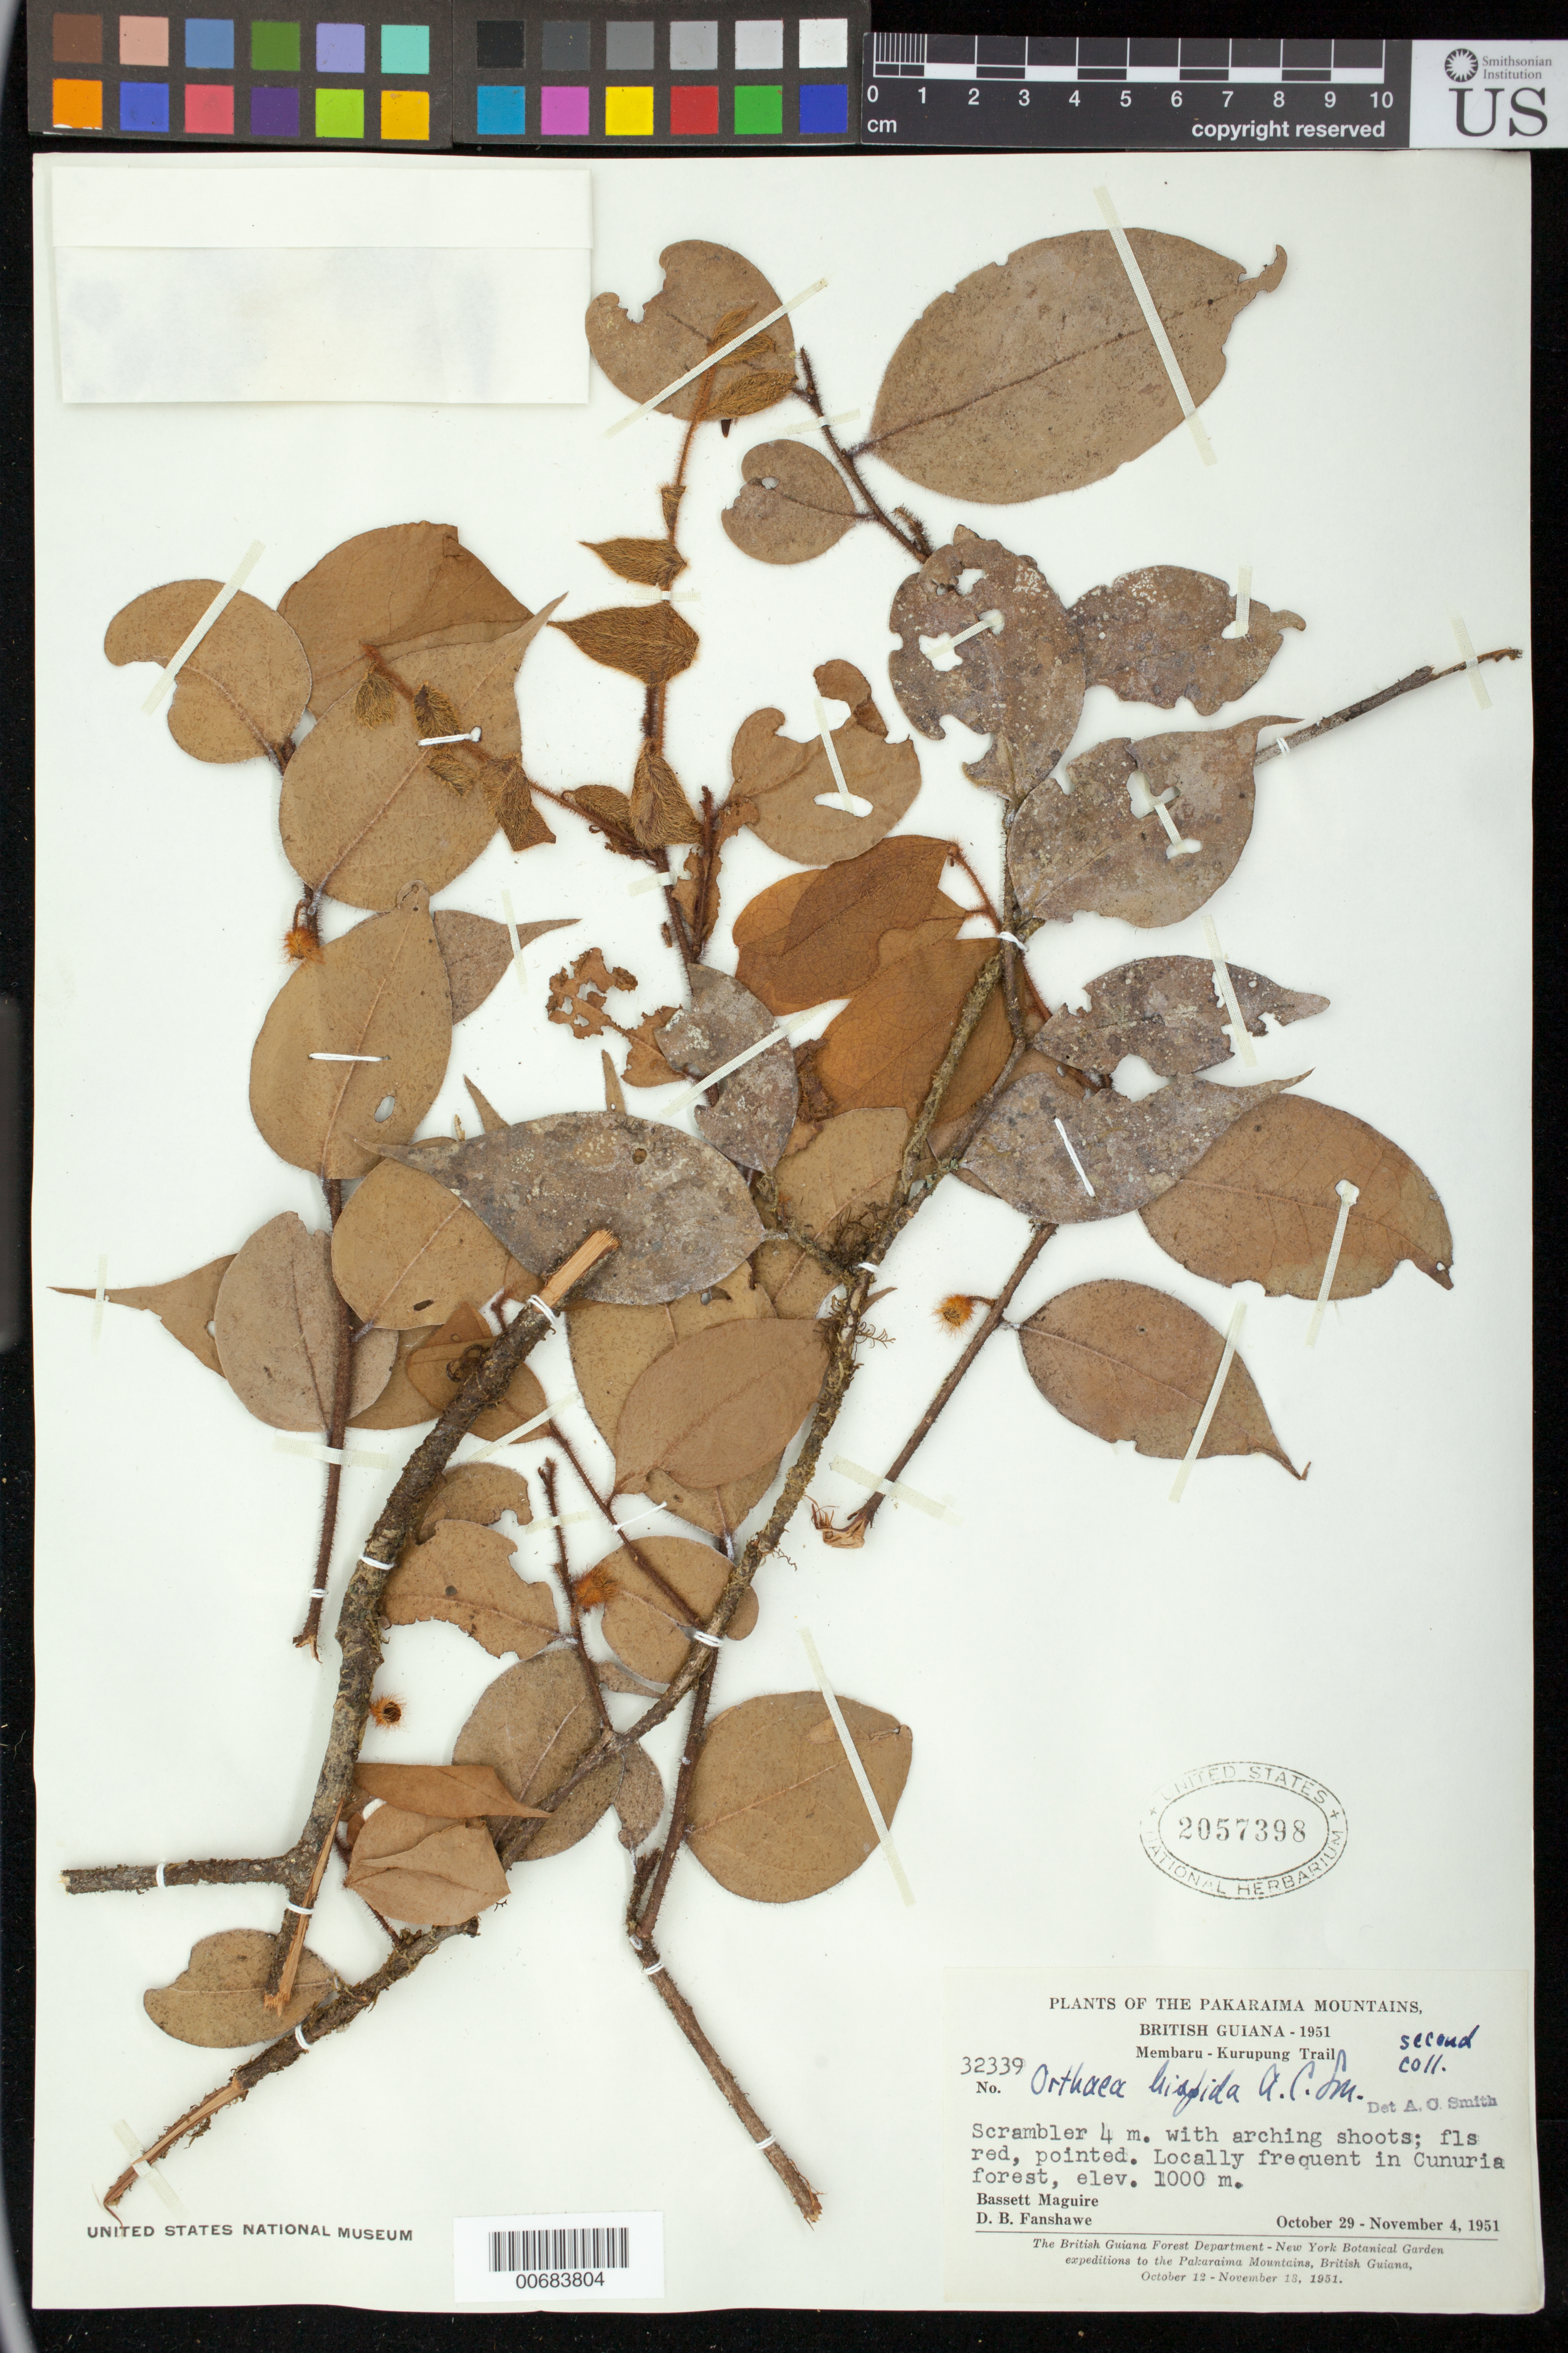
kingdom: Plantae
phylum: Tracheophyta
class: Magnoliopsida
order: Ericales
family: Ericaceae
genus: Orthaea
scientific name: Orthaea pubifolia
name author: Maguire et al.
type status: Isotype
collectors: B. Maguire & D. B. Fanshawe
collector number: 32339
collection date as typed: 29-Oct-51 to 4-Nov-51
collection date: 1951-10-29/1951-11-04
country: Guyana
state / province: Cuyuni-Mazaruni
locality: Membaru-Kurupung Trail, Pakaraima Mts.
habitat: Cunuria forest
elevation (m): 1000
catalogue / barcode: US 2057398